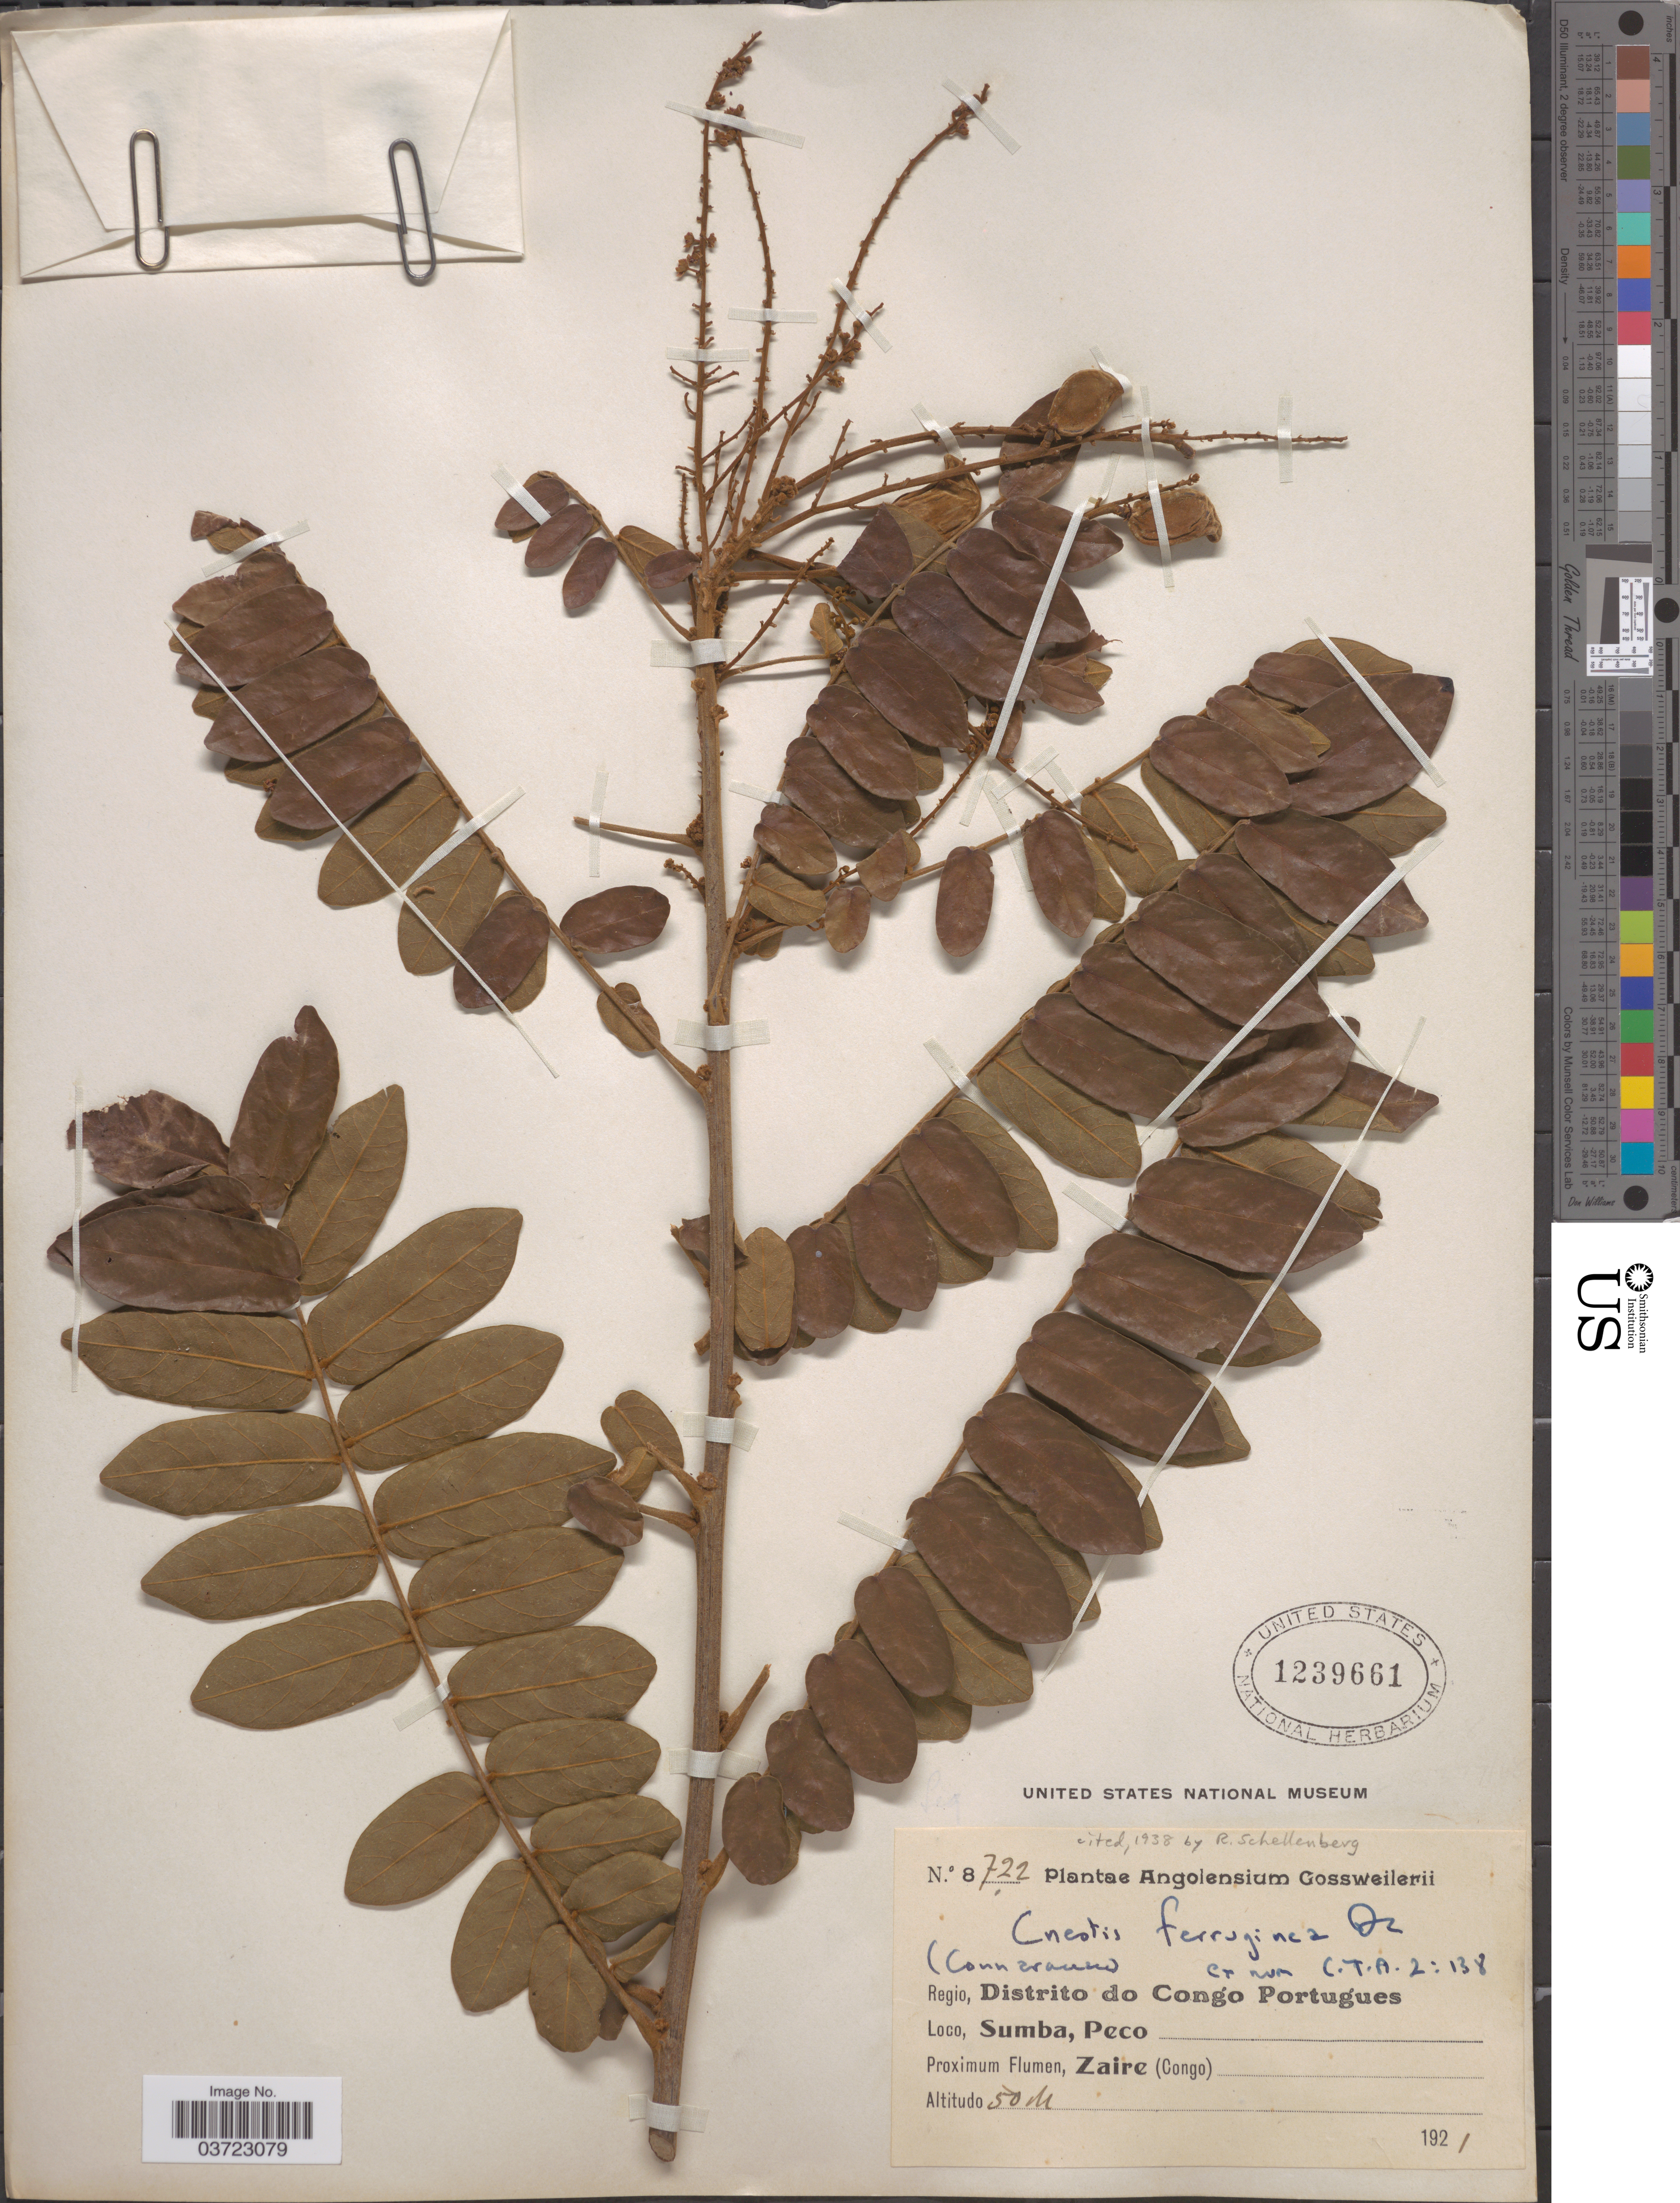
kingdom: Plantae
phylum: Tracheophyta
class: Magnoliopsida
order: Oxalidales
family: Connaraceae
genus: Cnestis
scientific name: Cnestis ferruginea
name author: Vahl ex DC.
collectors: -. Gossweiler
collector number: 8722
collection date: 1921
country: Angola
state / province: Zaire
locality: Regio, Distrito do Congo Portugues. Sumba, Peco.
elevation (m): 50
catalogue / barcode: US 1239661